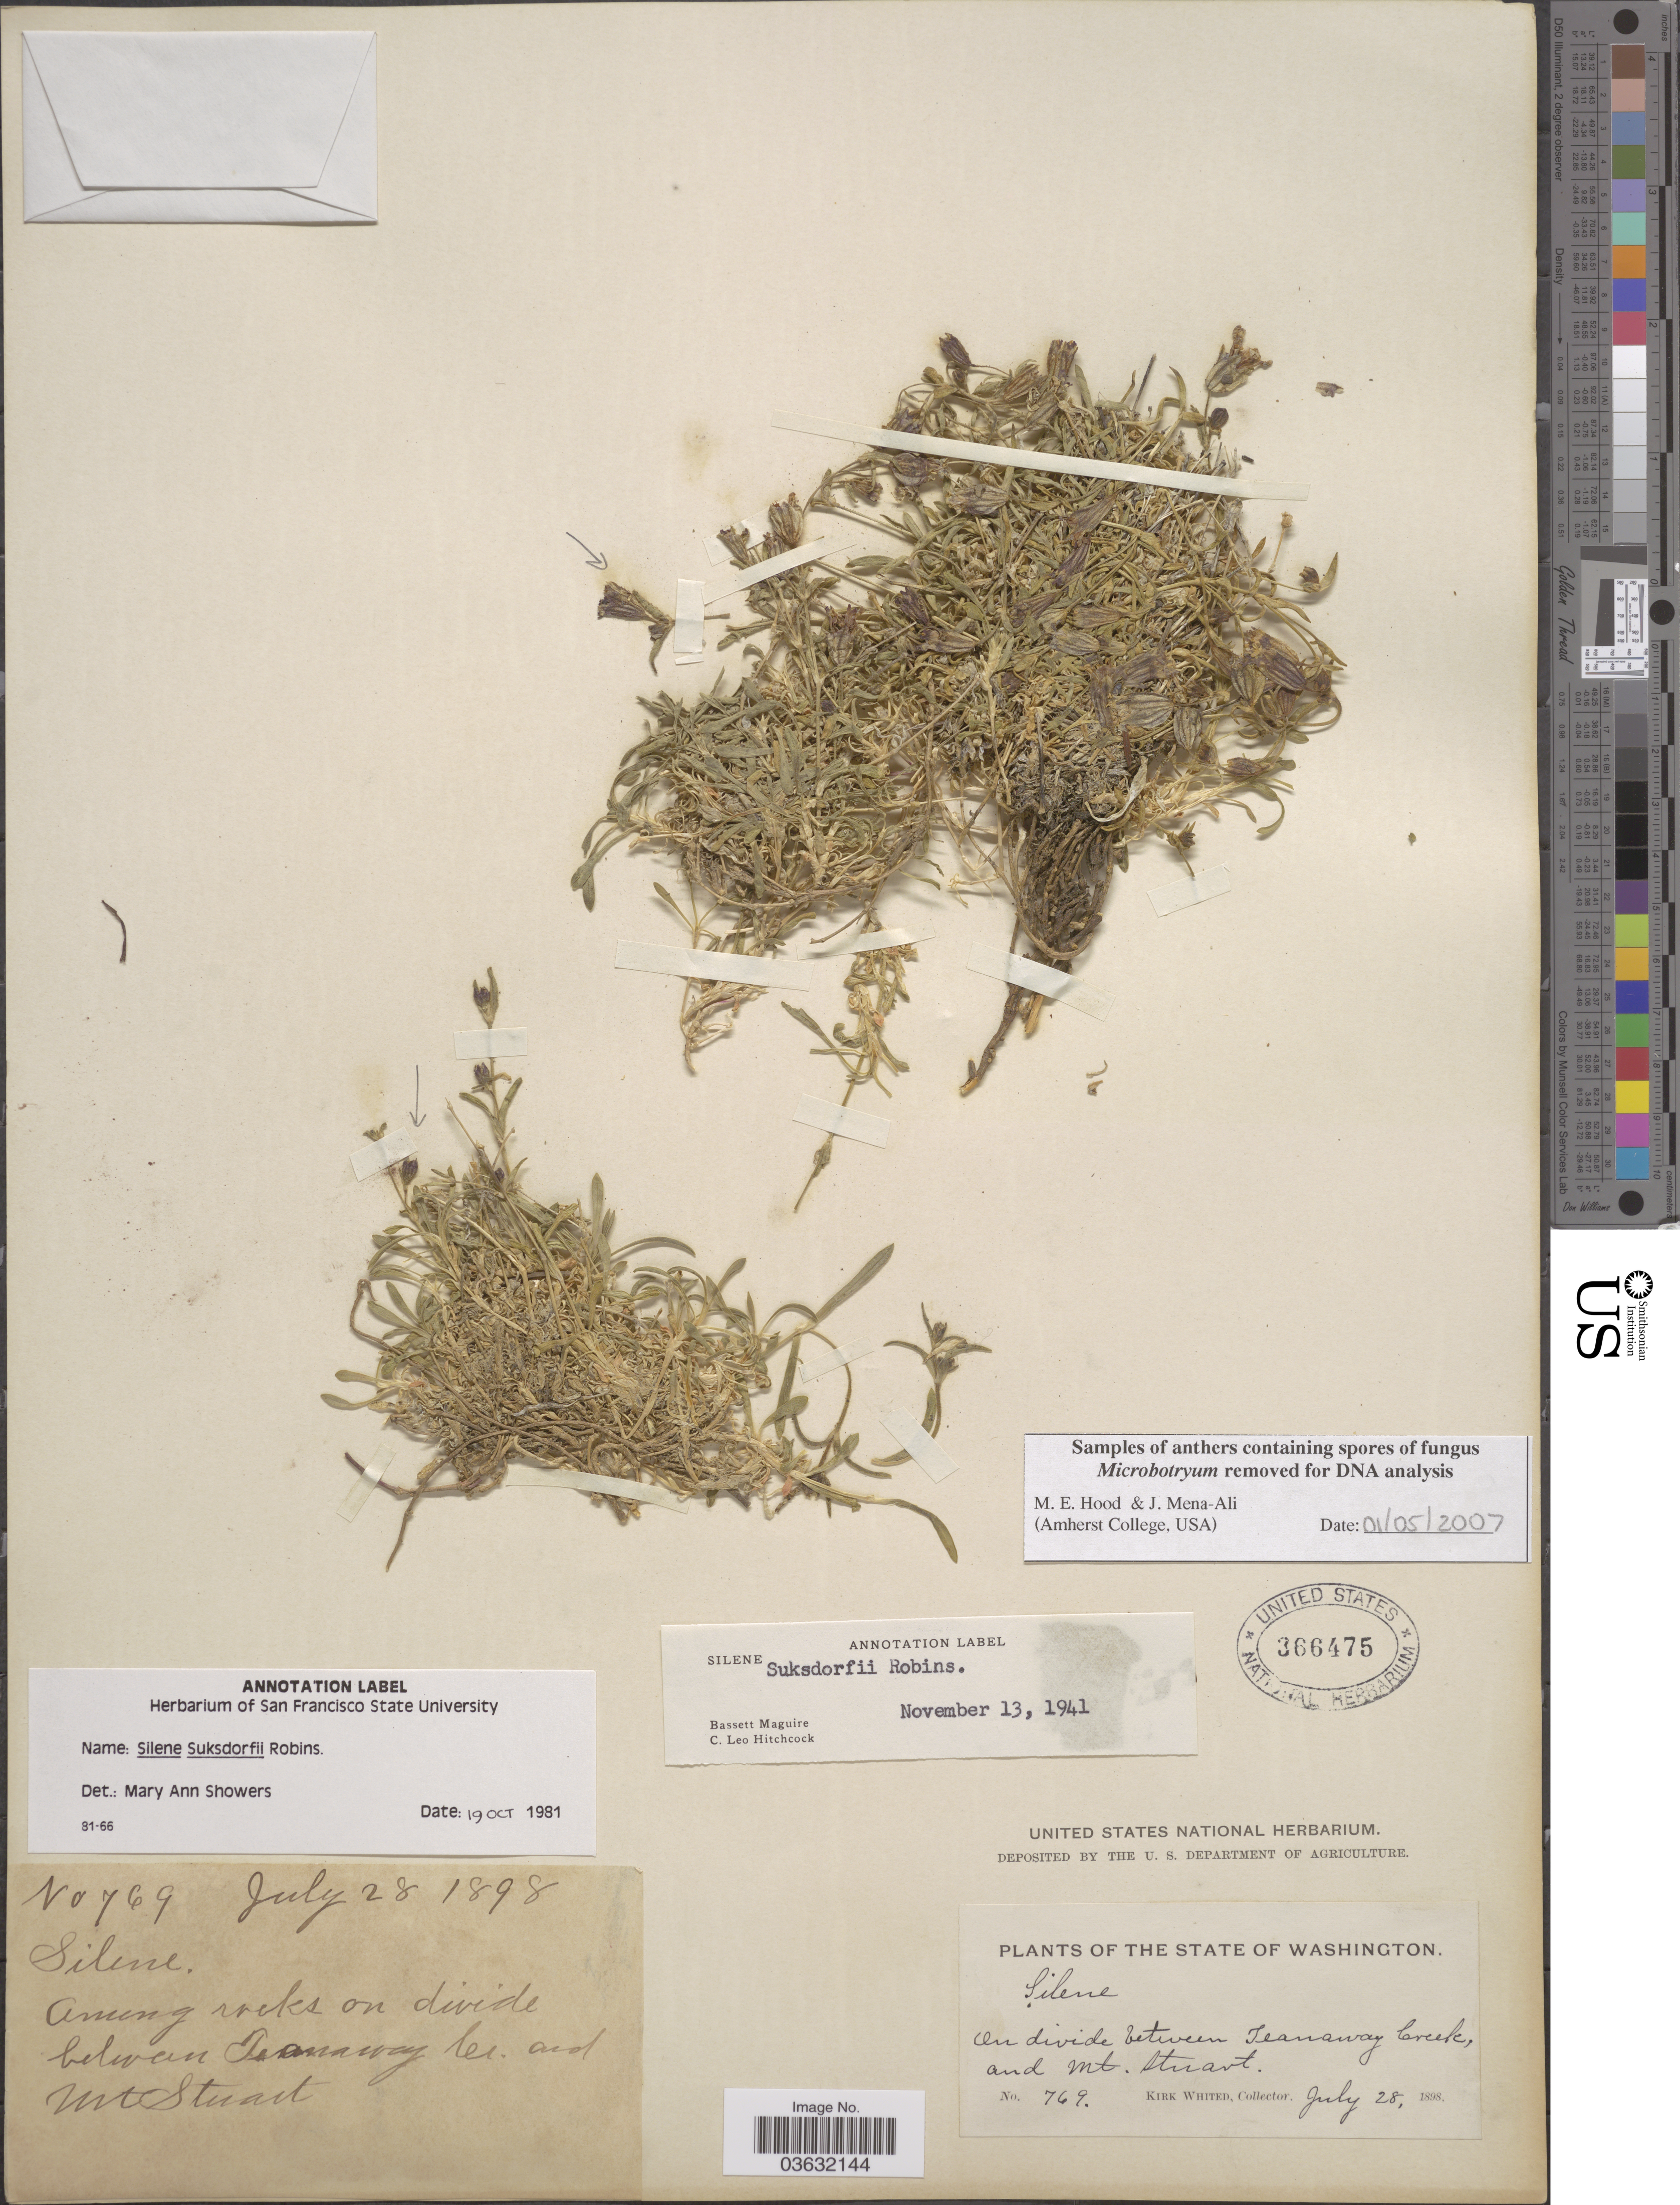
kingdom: Plantae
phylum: Tracheophyta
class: Magnoliopsida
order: Caryophyllales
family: Caryophyllaceae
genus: Silene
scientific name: Silene suksdorfii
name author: B.L. Rob.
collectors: K. Whited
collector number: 769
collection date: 1898-07-28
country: United States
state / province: Washington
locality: On divide between Teanaway Creek, and Mt. Stuart.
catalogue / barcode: US 366475